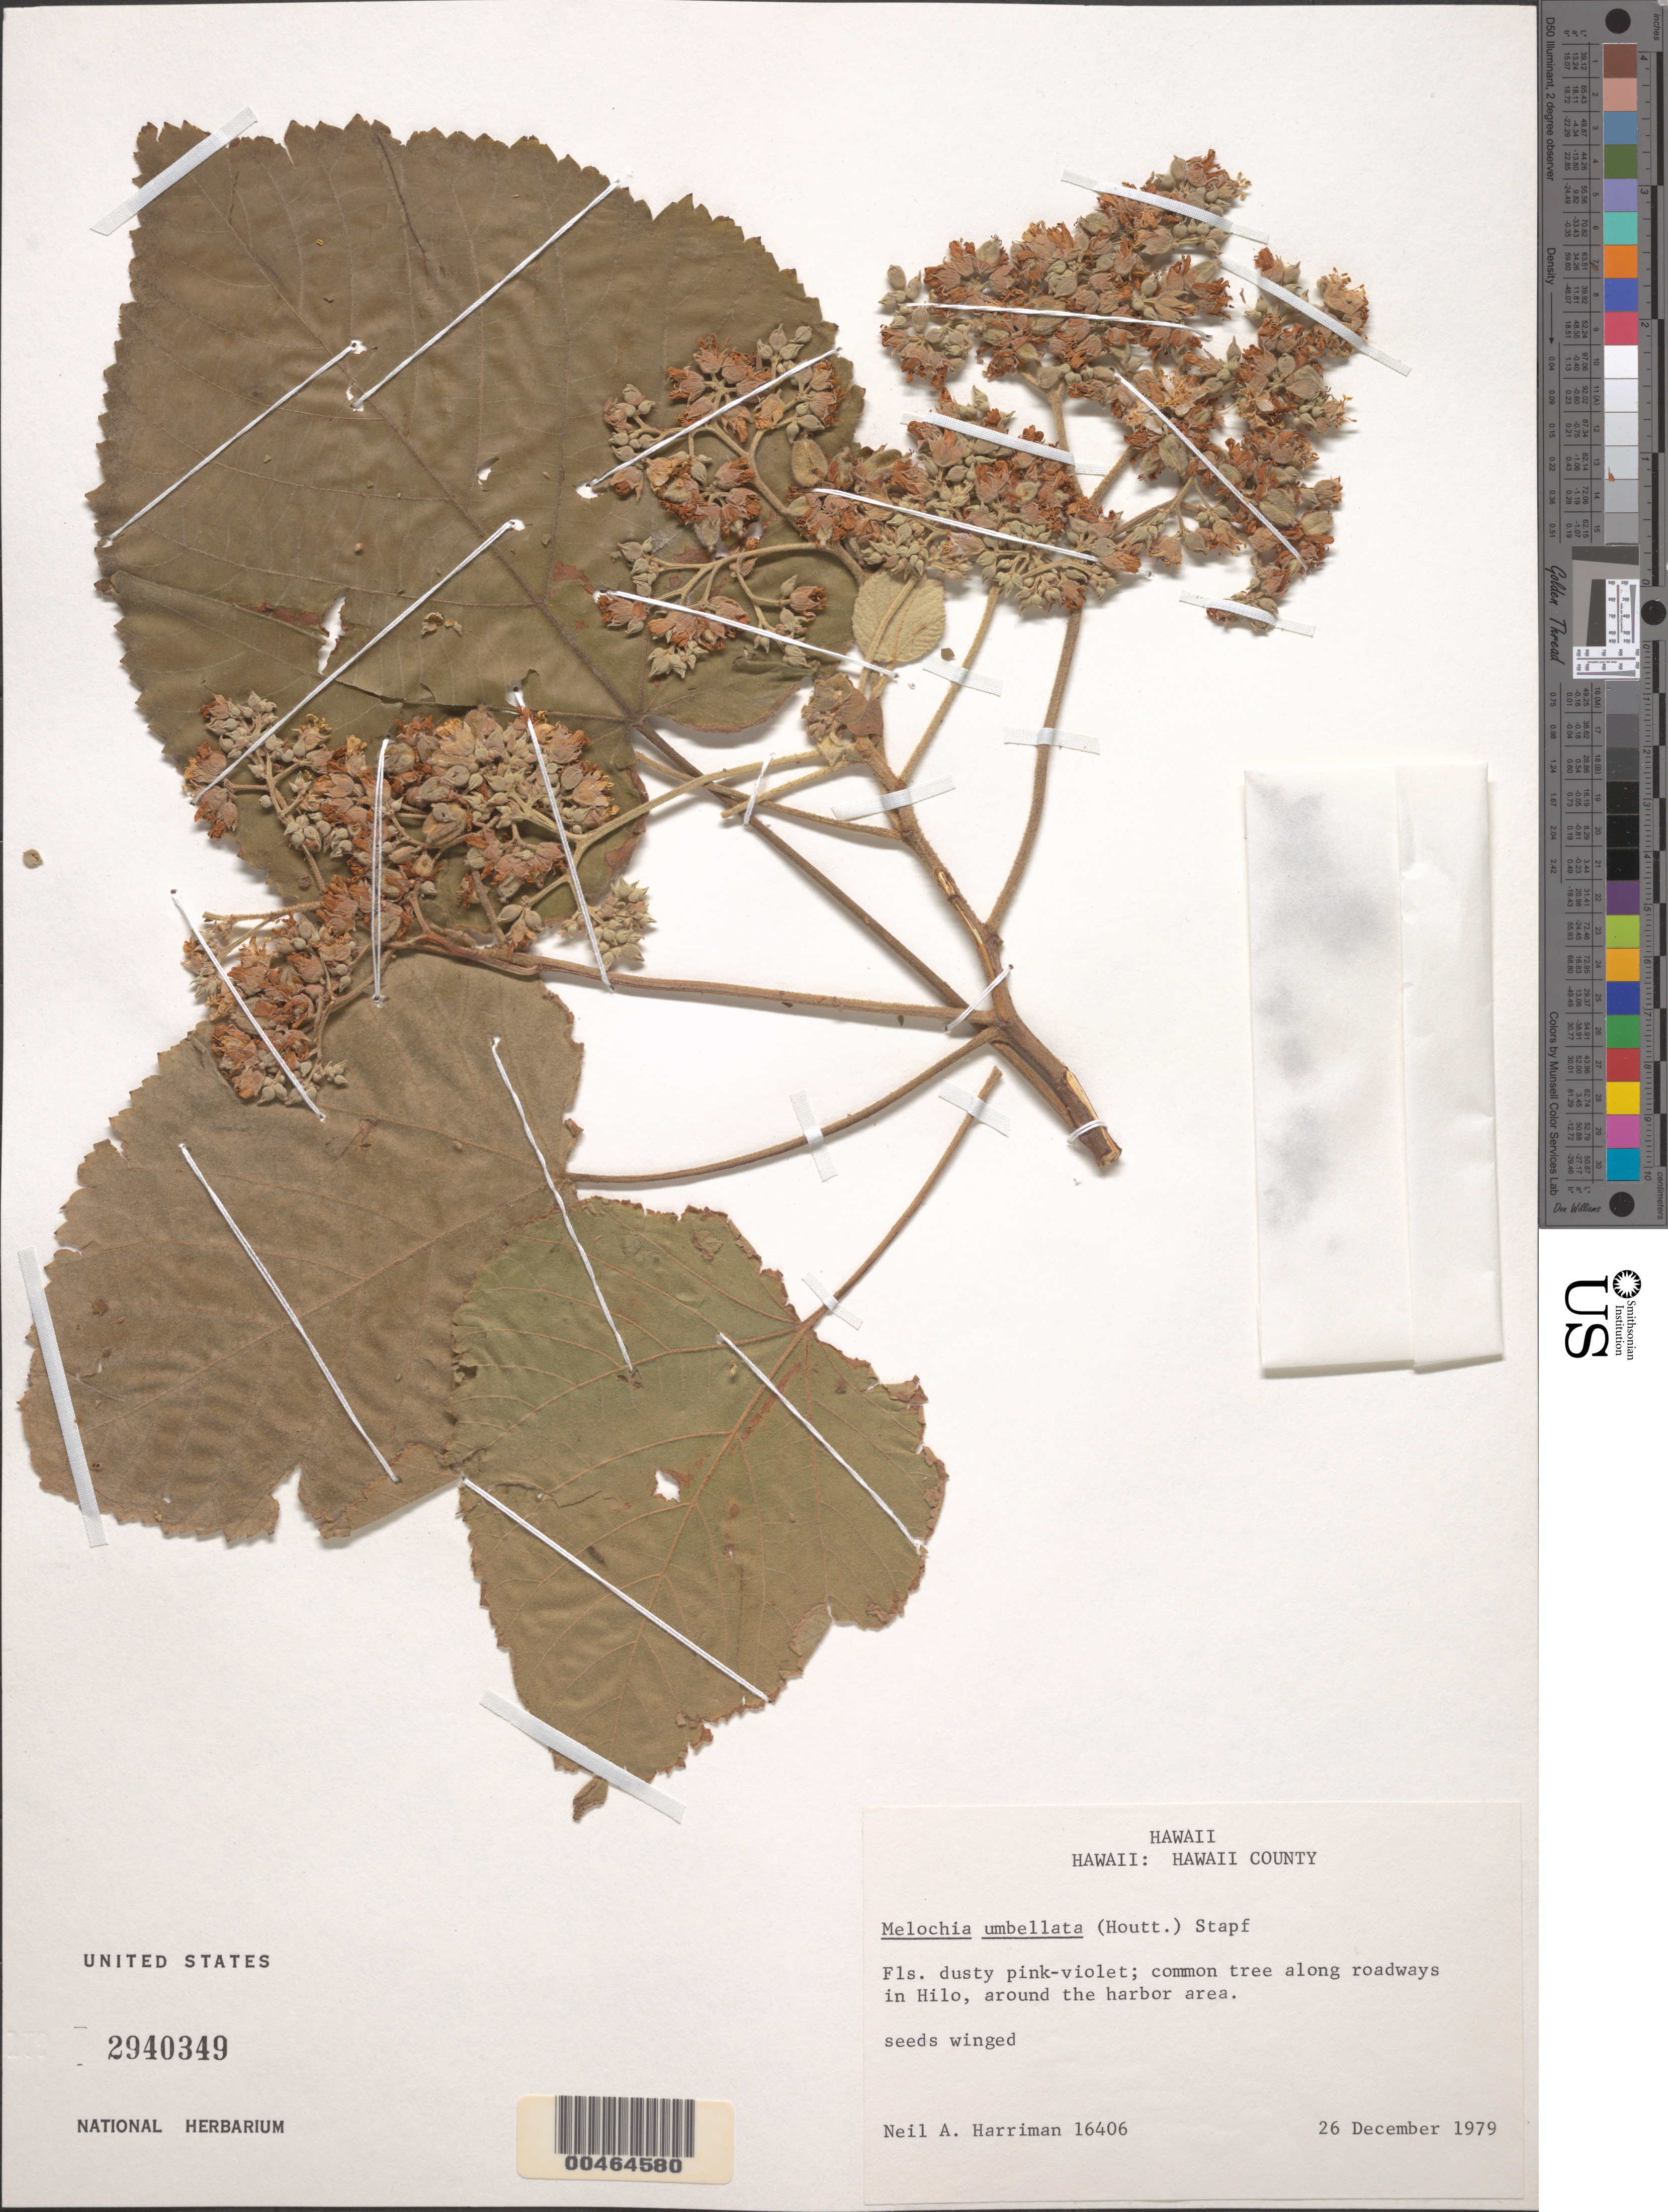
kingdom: Plantae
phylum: Tracheophyta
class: Magnoliopsida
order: Malvales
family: Malvaceae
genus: Melochia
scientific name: Melochia umbellata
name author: Stapf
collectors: N. A. Harriman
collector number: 16406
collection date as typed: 26 Dec 1979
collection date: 1979-12-26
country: United States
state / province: Hawaii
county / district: Hawaii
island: Hawaii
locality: Along roadways in Hilo, around the harbor area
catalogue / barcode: US 2940349